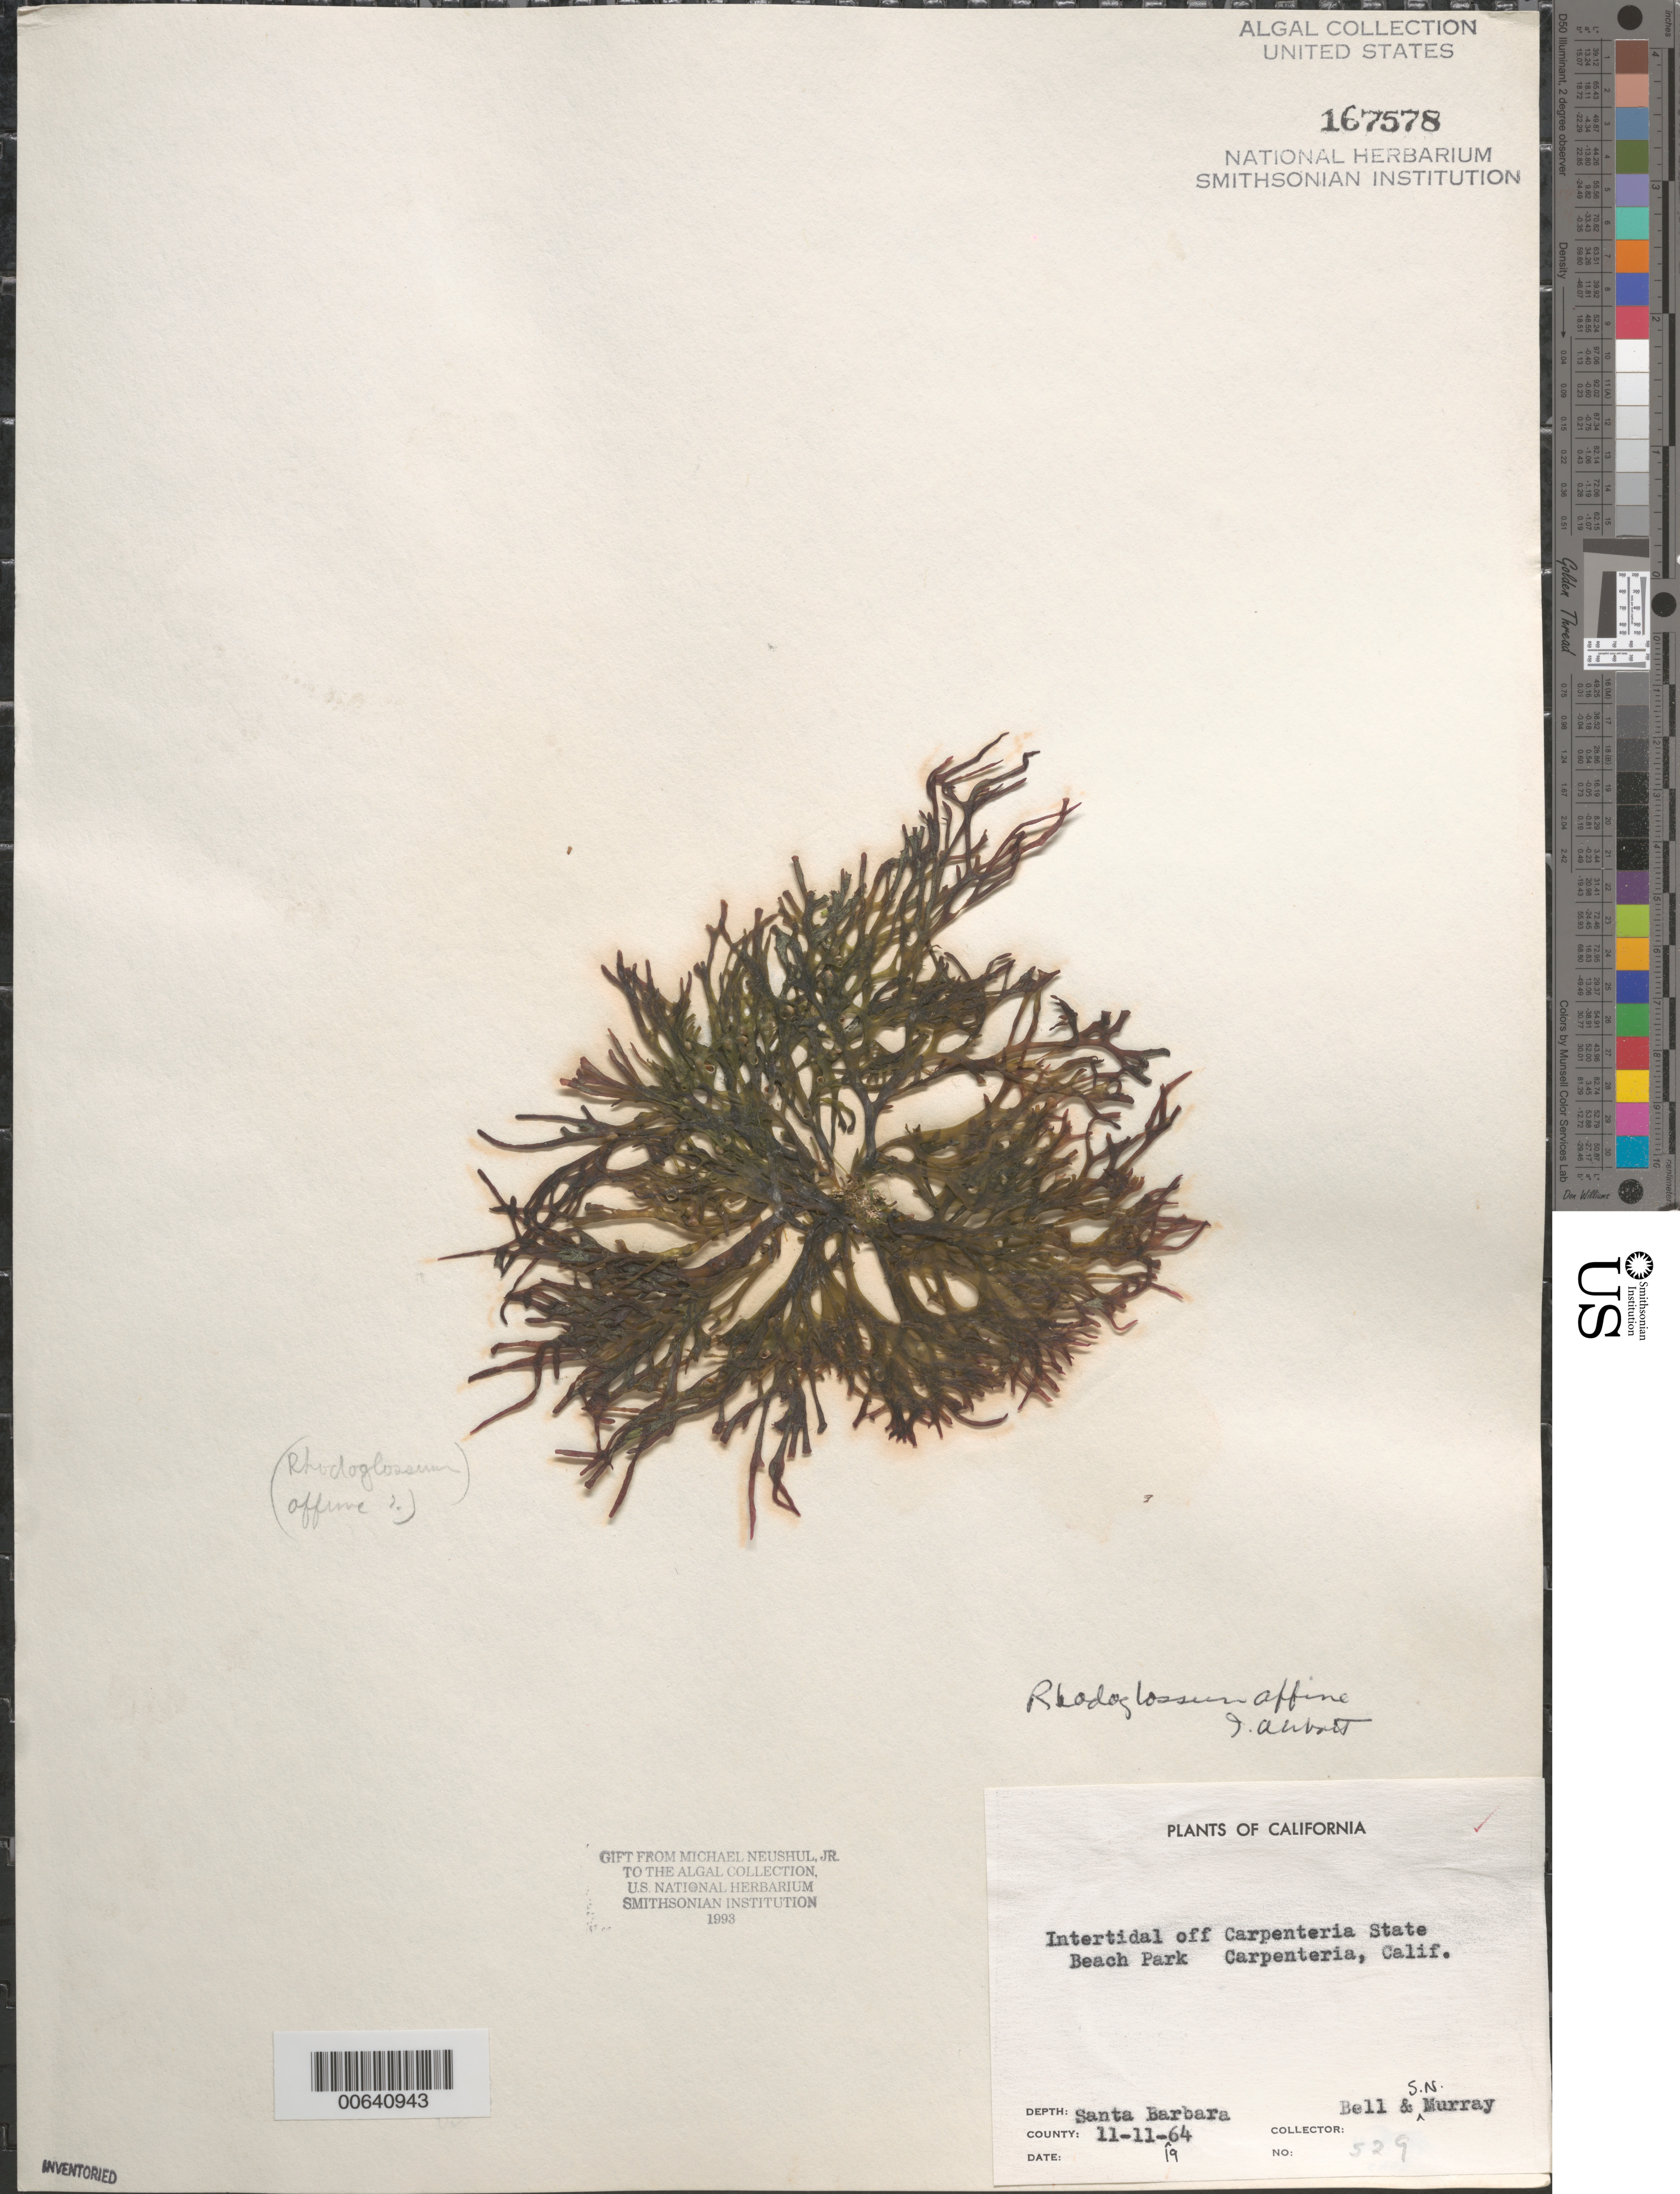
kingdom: Plantae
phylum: Rhodophyta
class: Florideophyceae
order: Gigartinales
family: Gigartinaceae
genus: Mazzaella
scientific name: Mazzaella affinis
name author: (Harvey) Fredericq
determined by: Algae name updating Project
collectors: -- Bell & S. N. Murray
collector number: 529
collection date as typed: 11 Nov 1964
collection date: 1964-11-11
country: United States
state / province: California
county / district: Santa Barbara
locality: Carpenteria, off Carpenteria Beach State Park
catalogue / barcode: US 167578